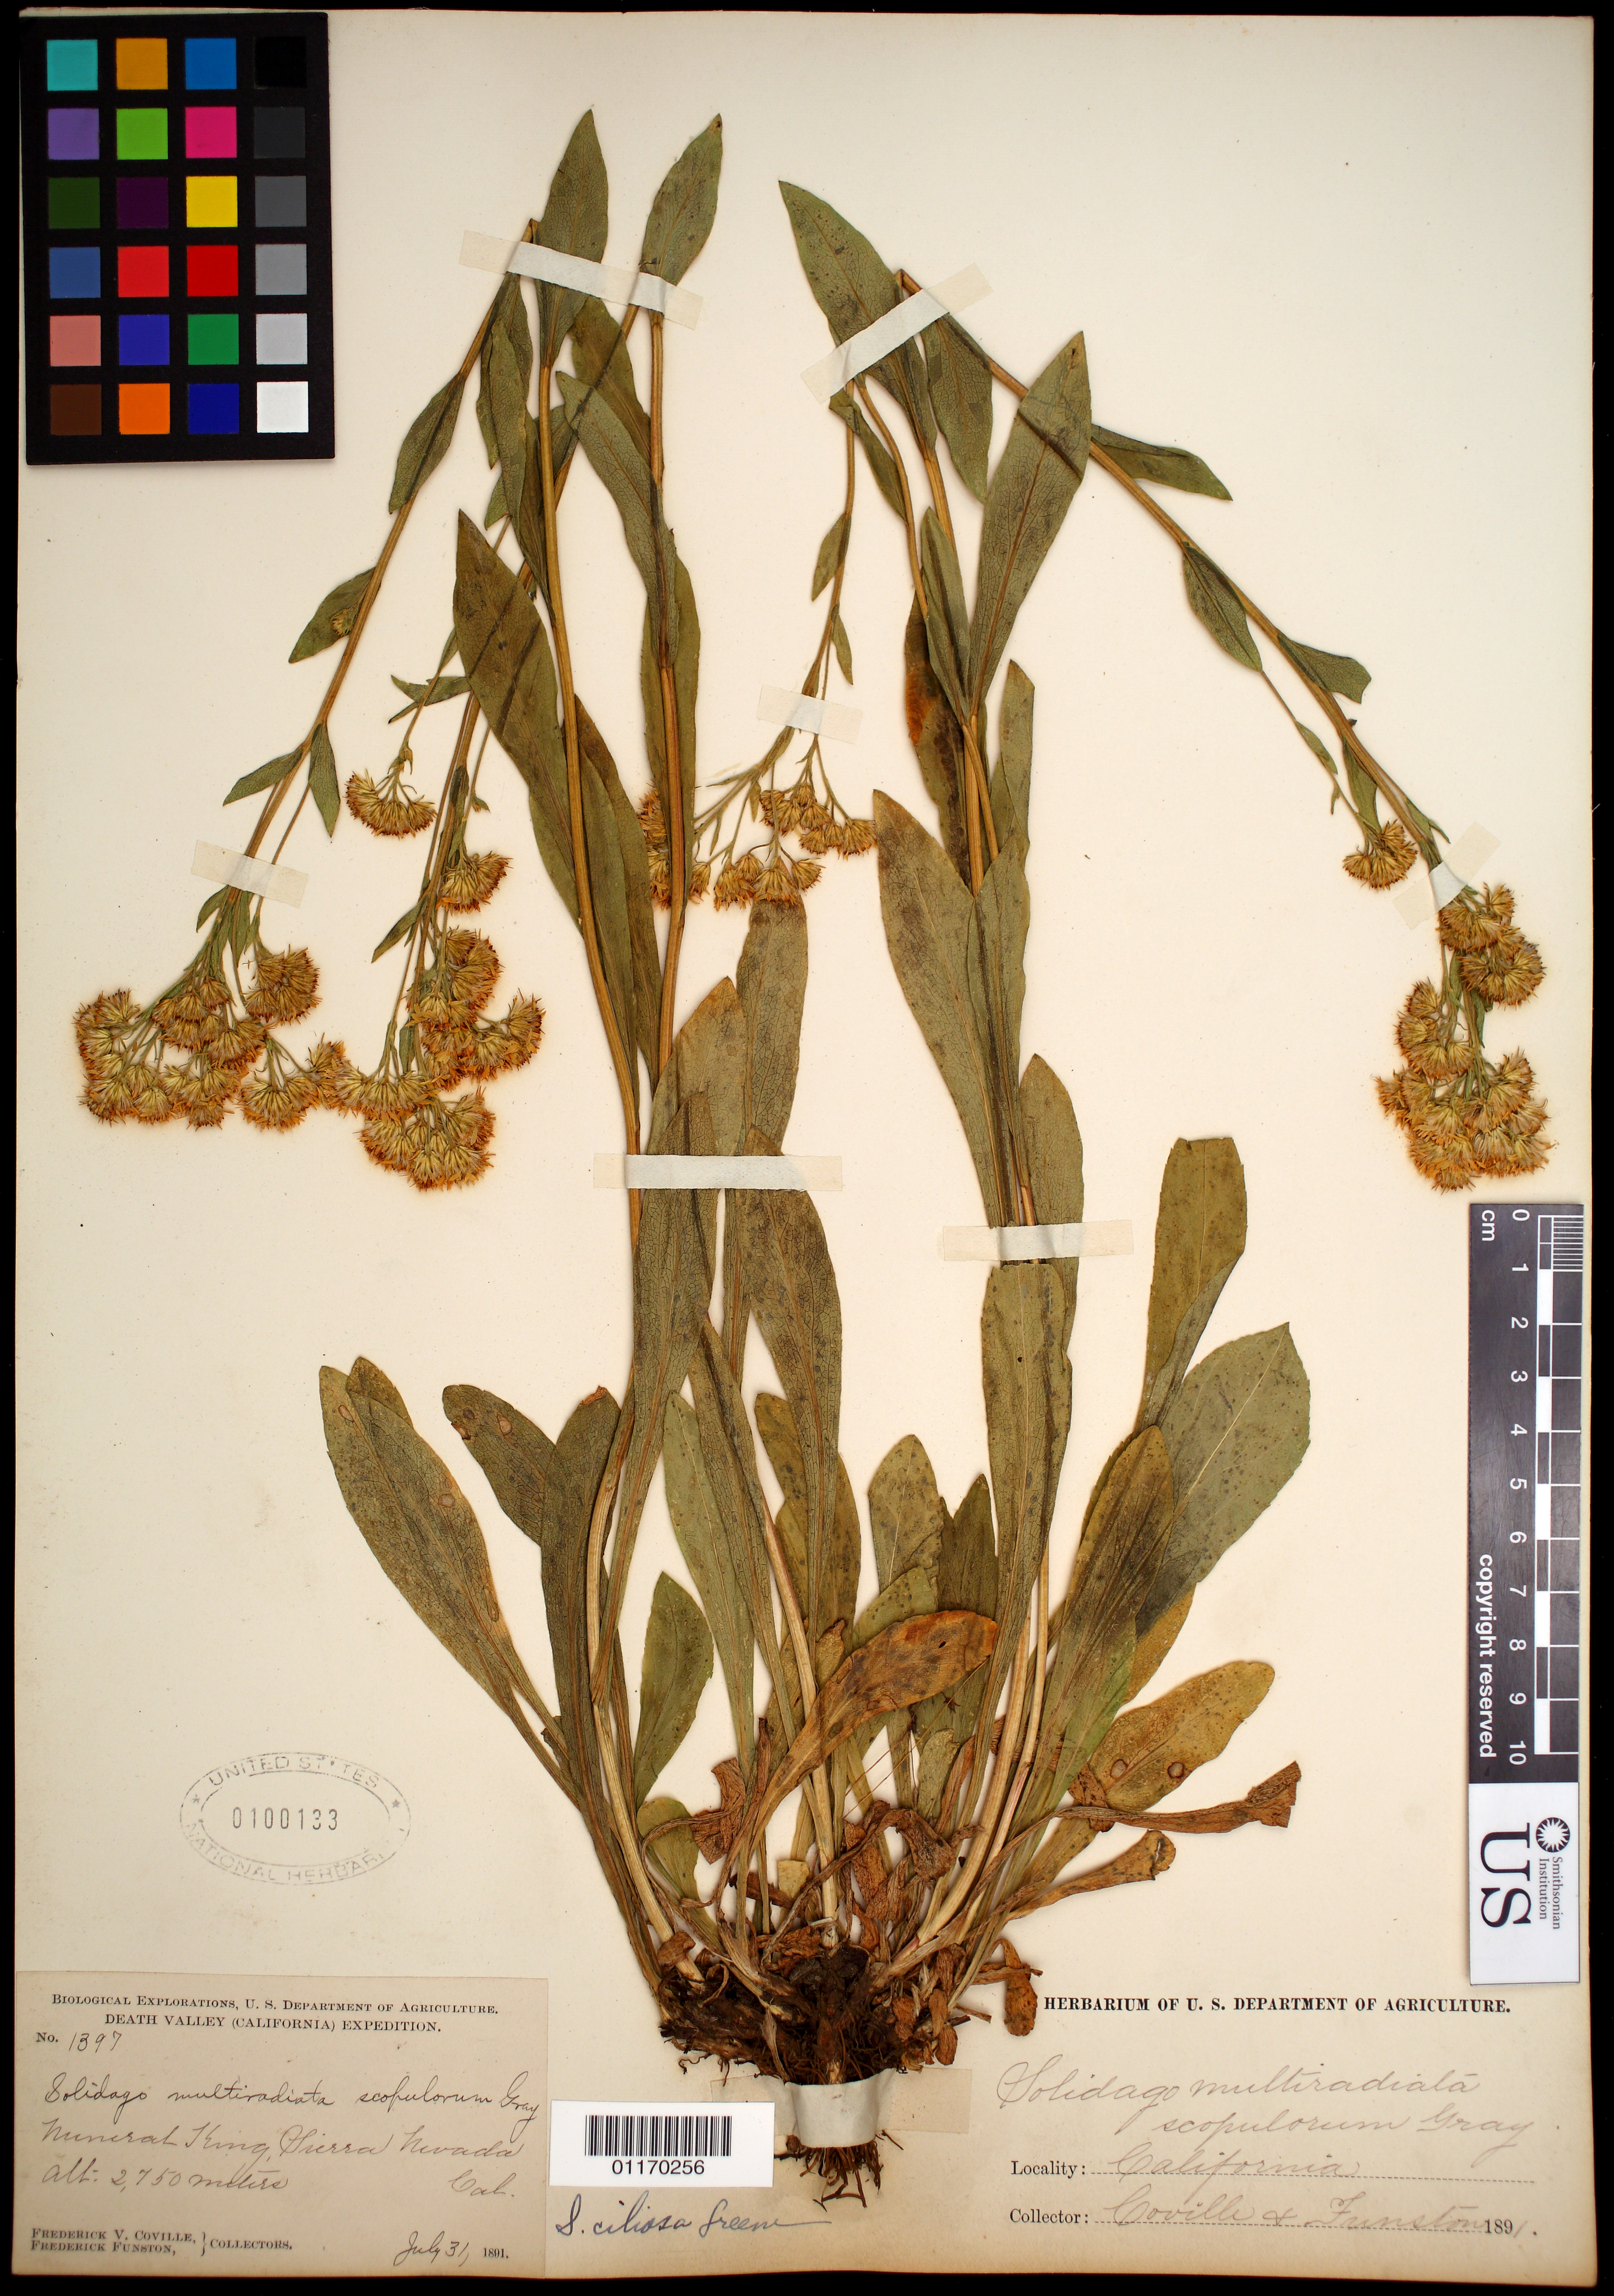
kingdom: Plantae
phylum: Tracheophyta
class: Magnoliopsida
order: Asterales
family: Asteraceae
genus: Solidago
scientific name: Solidago ciliosa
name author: Greene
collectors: F. V. Coville & F. Funston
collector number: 1397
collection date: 1891-07-31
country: United States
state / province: California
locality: Mineral King, Sierra Nevada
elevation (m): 2750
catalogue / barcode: US 100133